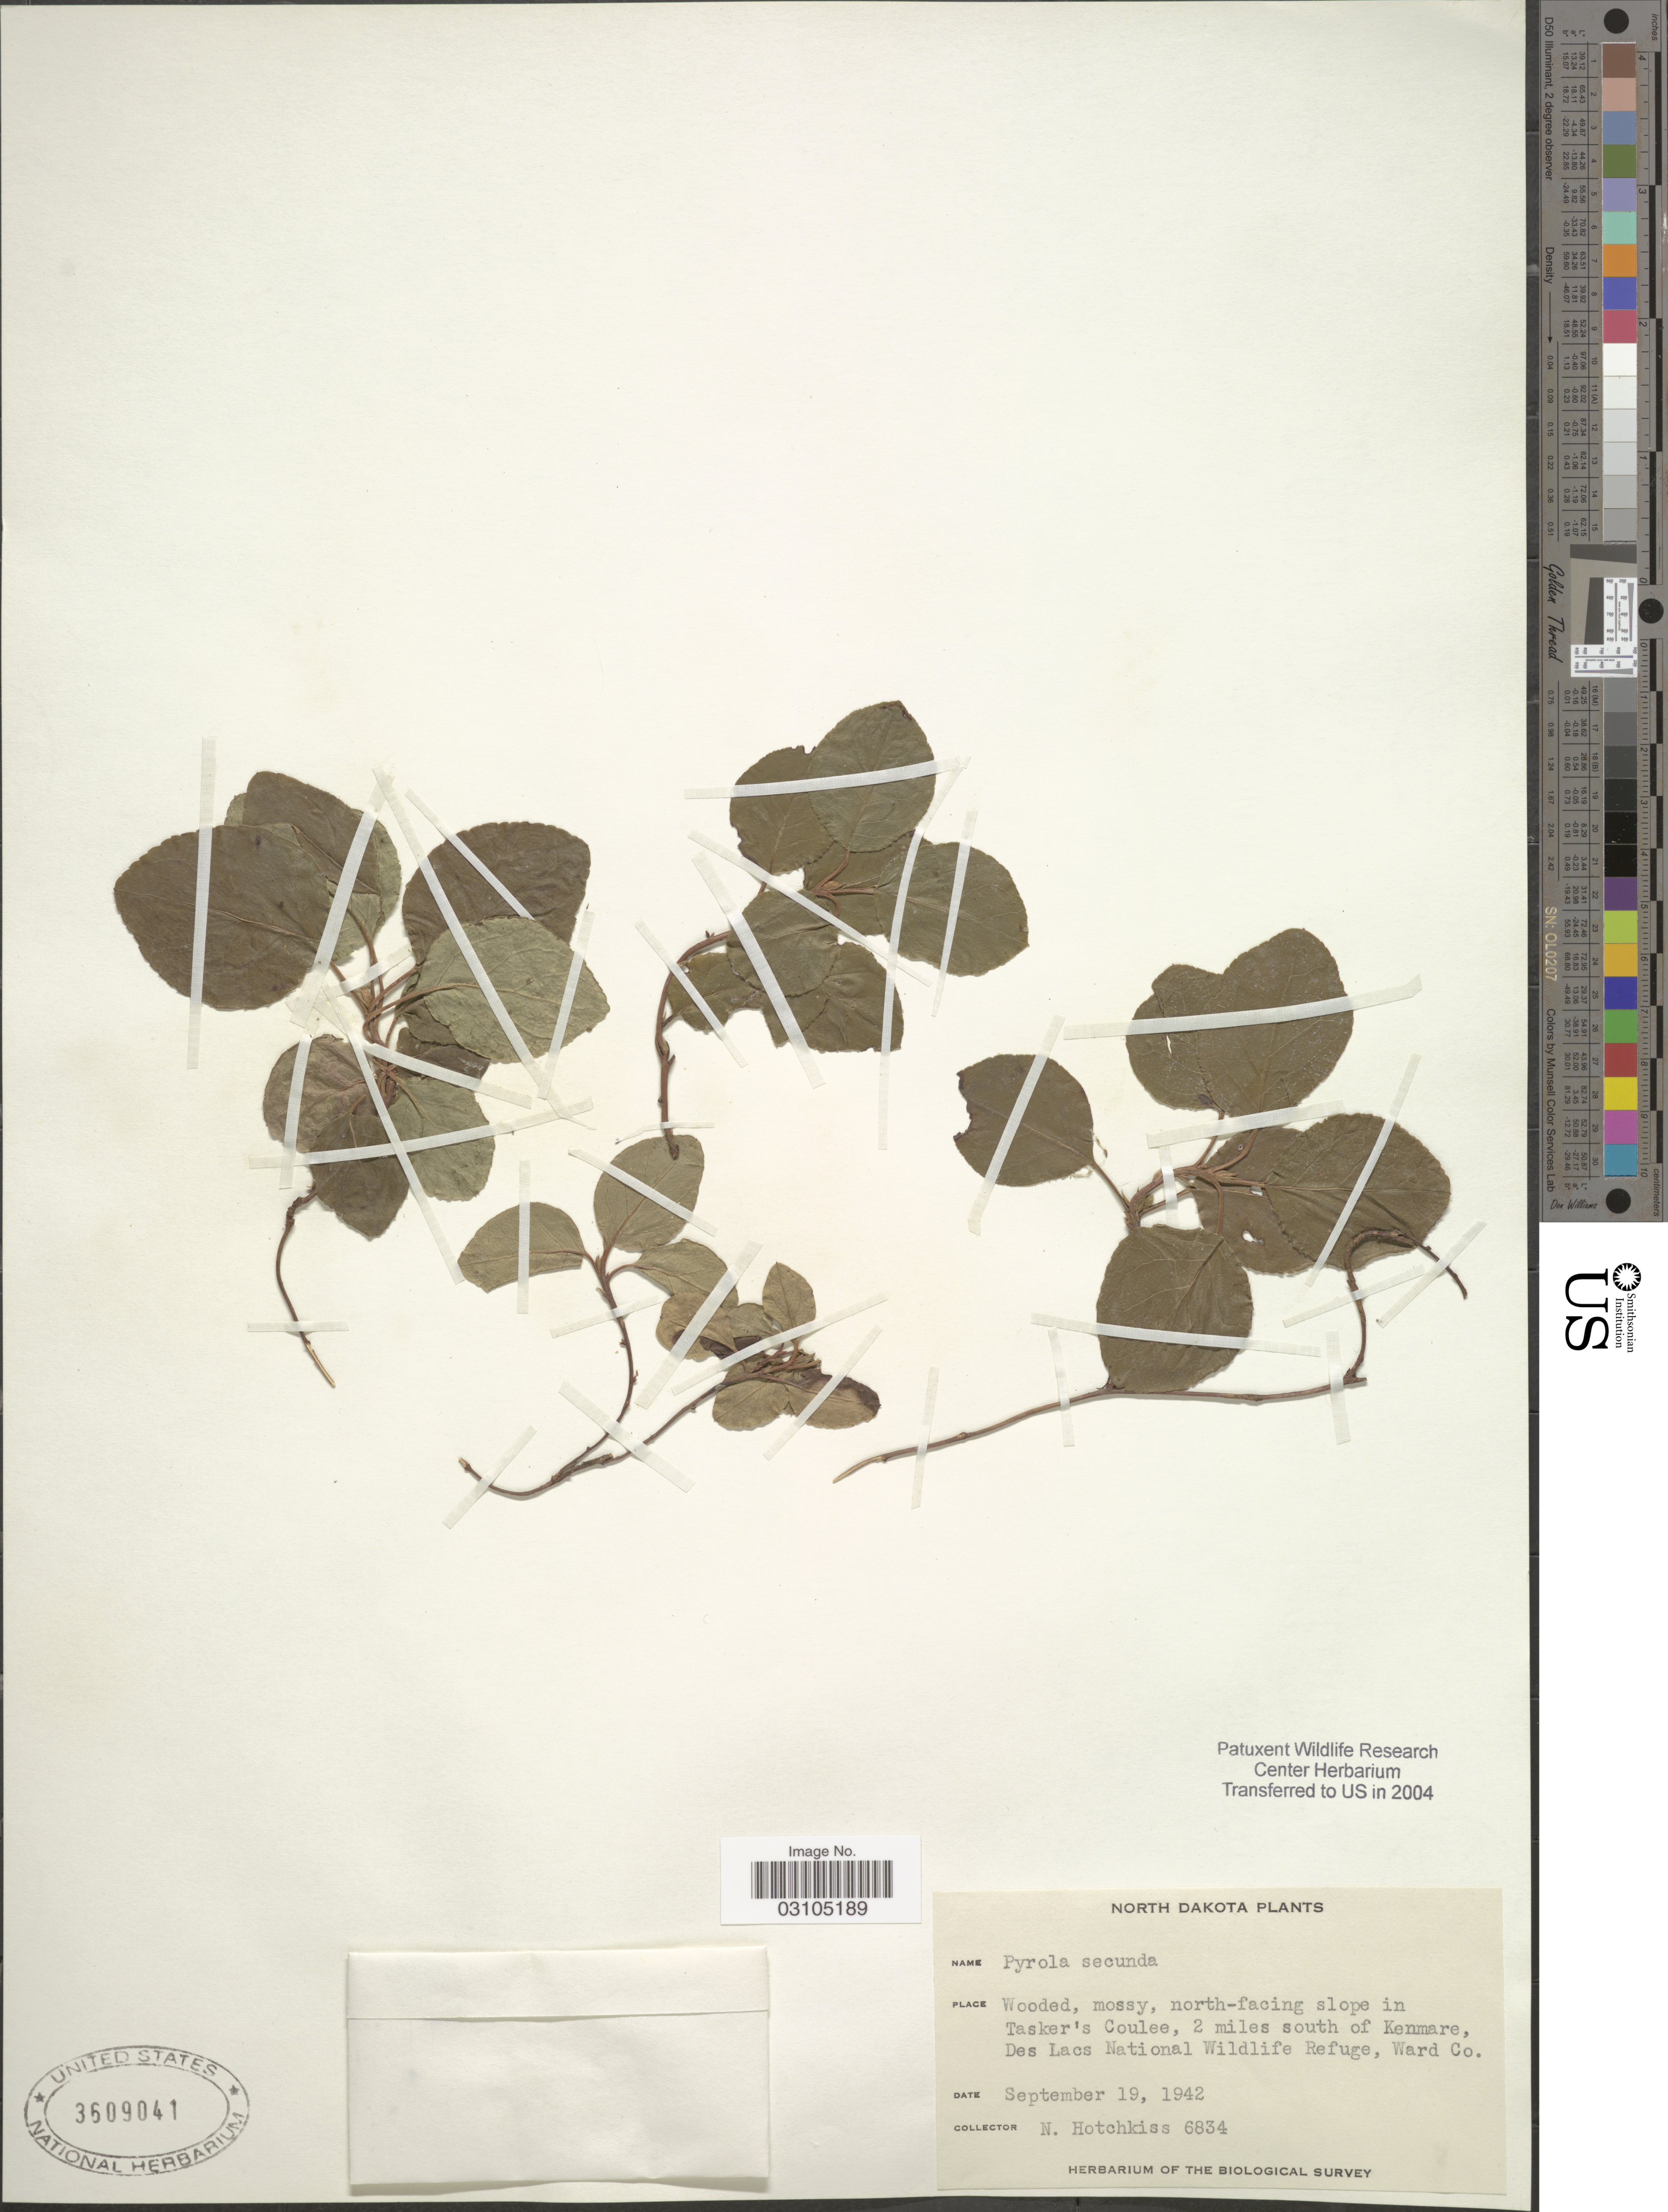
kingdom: Plantae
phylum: Tracheophyta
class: Magnoliopsida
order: Ericales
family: Ericaceae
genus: Orthilia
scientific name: Orthilia secunda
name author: (L.) House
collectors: N. Hotchkiss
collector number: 6834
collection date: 1942-09-19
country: United States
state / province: North Dakota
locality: North-facing slope in Tasker's Coulee, 2 miles south of Kenmare, Des Lacs National Wildlife Refuge, Ward Co.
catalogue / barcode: US 3609041